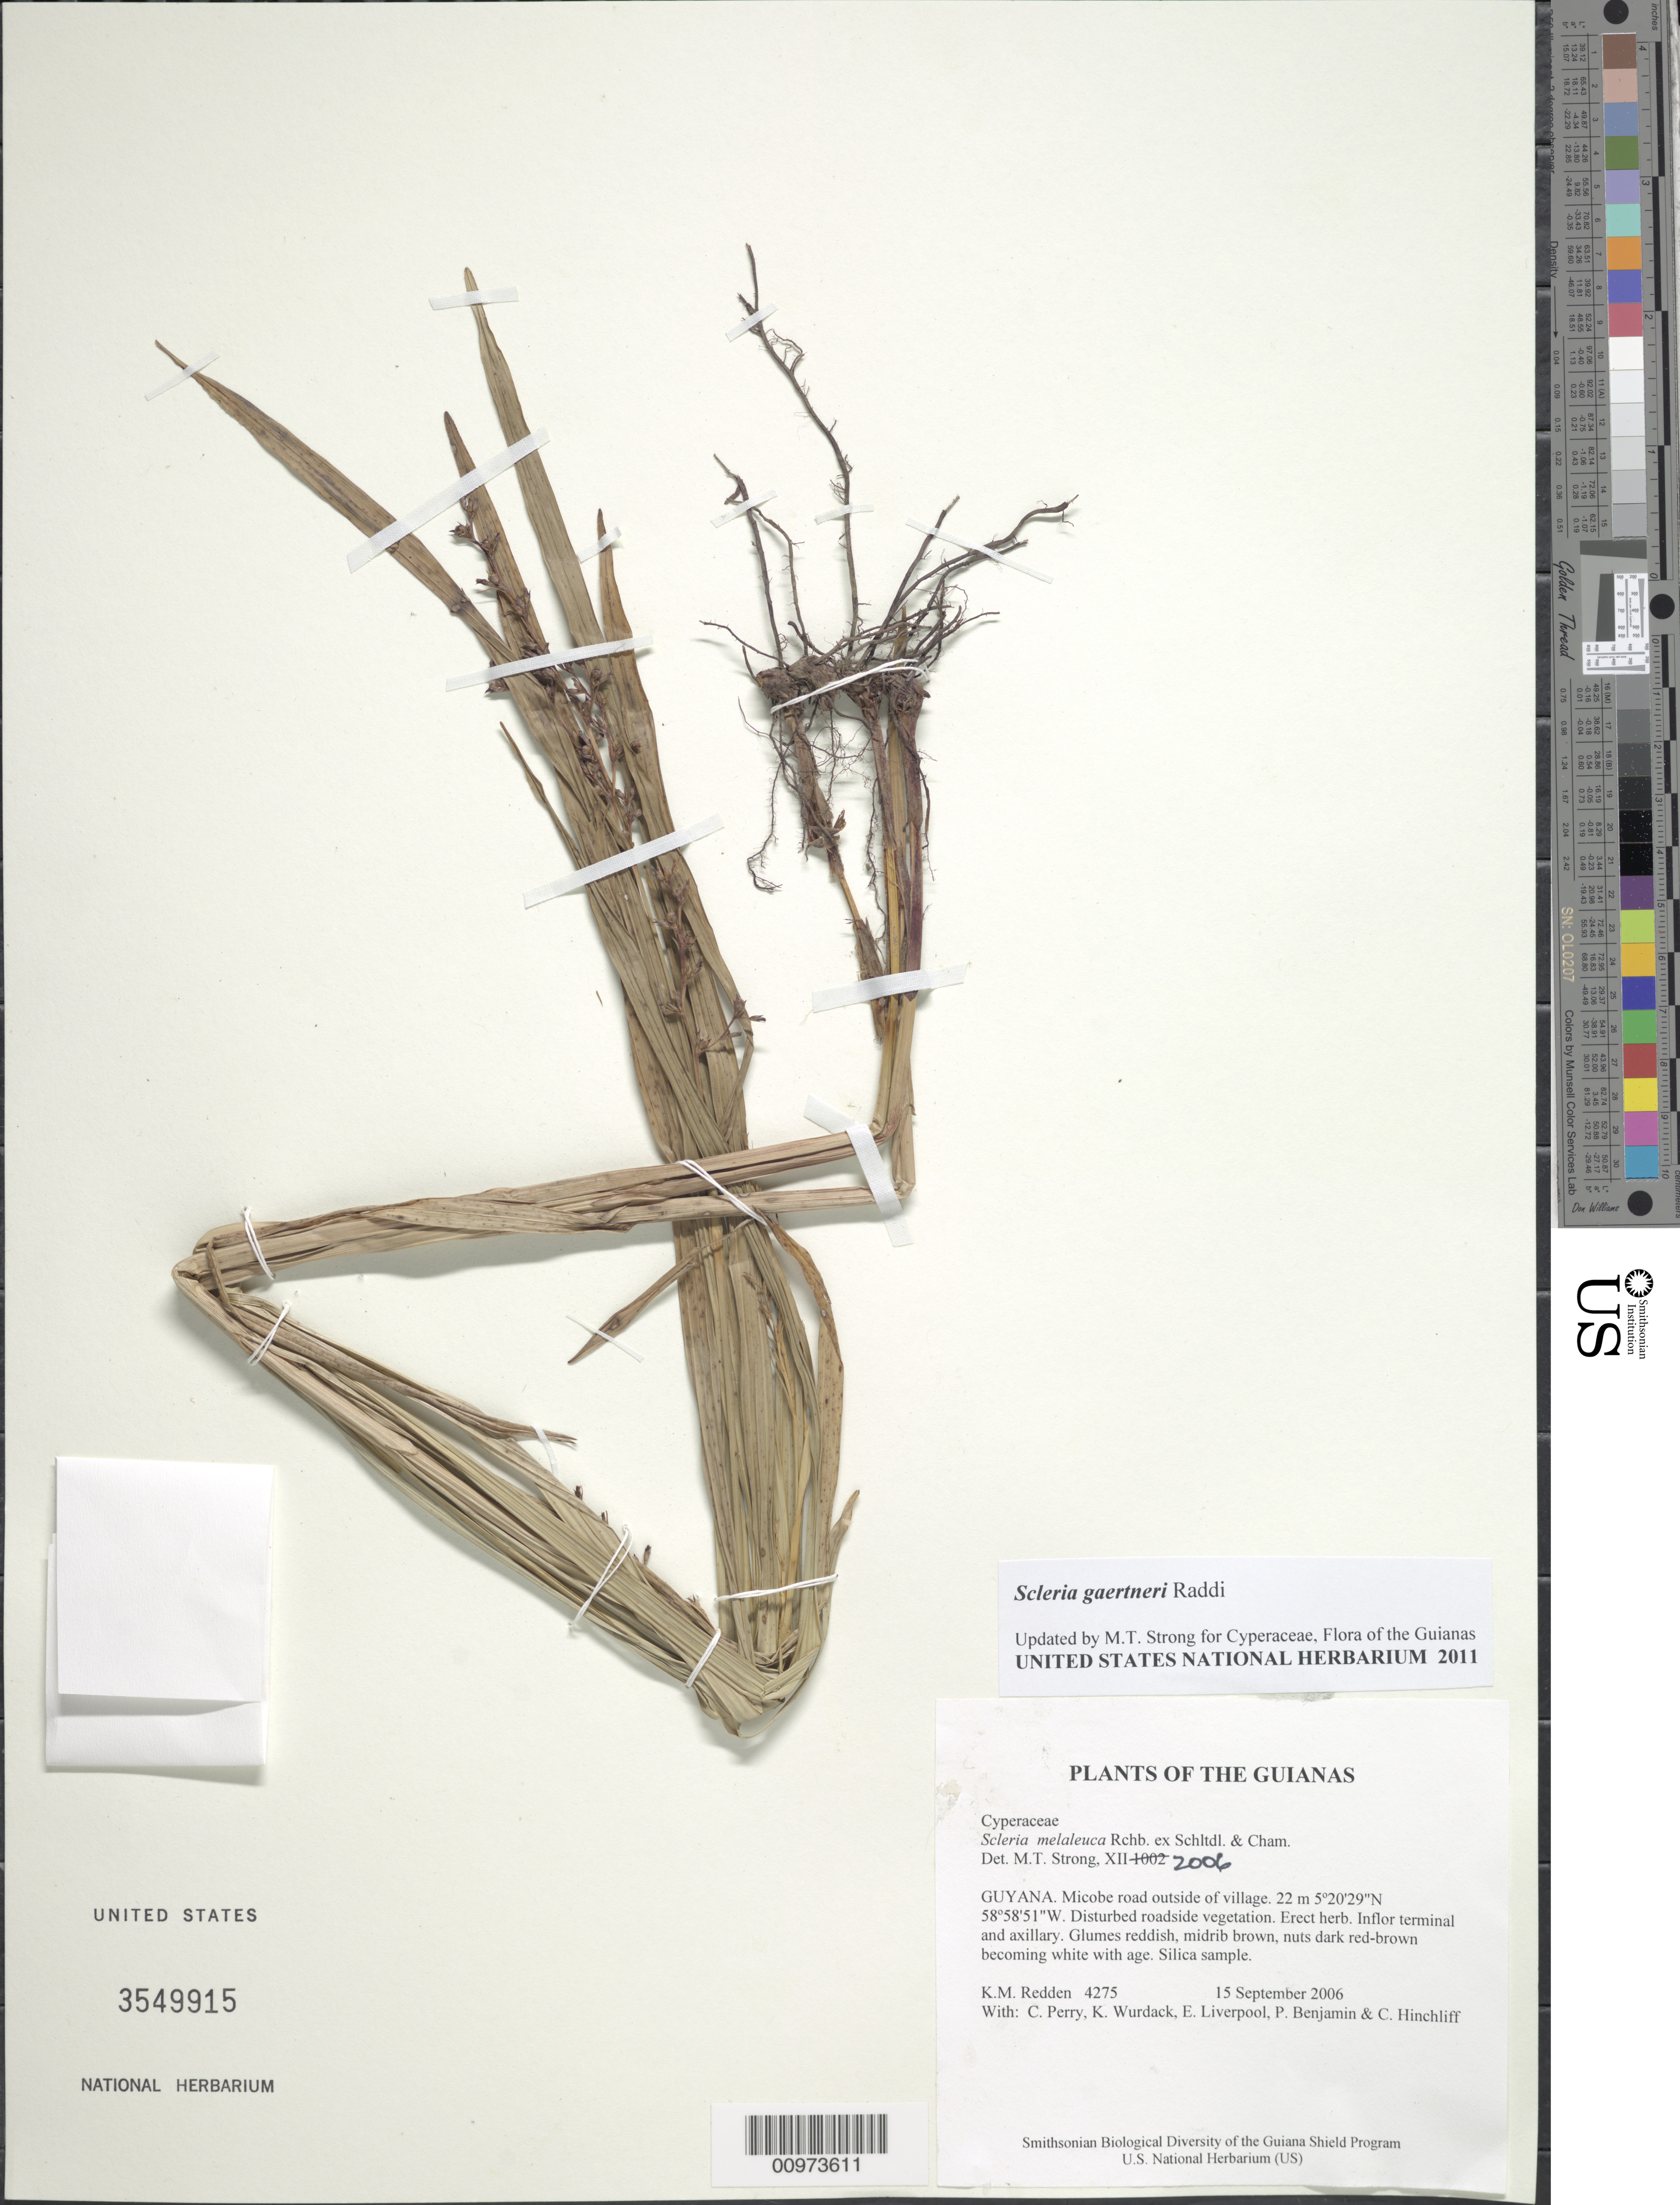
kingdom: Plantae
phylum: Tracheophyta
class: Liliopsida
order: Poales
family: Cyperaceae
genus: Scleria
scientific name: Scleria gaertneri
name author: Raddi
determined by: Strong, M. T., (US), Smithsonian Institution - National Museum of Natural History (UNITED STATES)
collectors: K. M. Redden, C. Perry, K. Wurdack, E. Liverpool, P. Benjamin & C. E. Hinchliff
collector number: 4275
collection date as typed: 15 September 2006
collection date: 2006-09-15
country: Guyana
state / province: Potaro-Siparuni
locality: Micobe road outside of village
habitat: Disturbed roadside vegetation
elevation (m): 22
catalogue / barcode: US 3549915